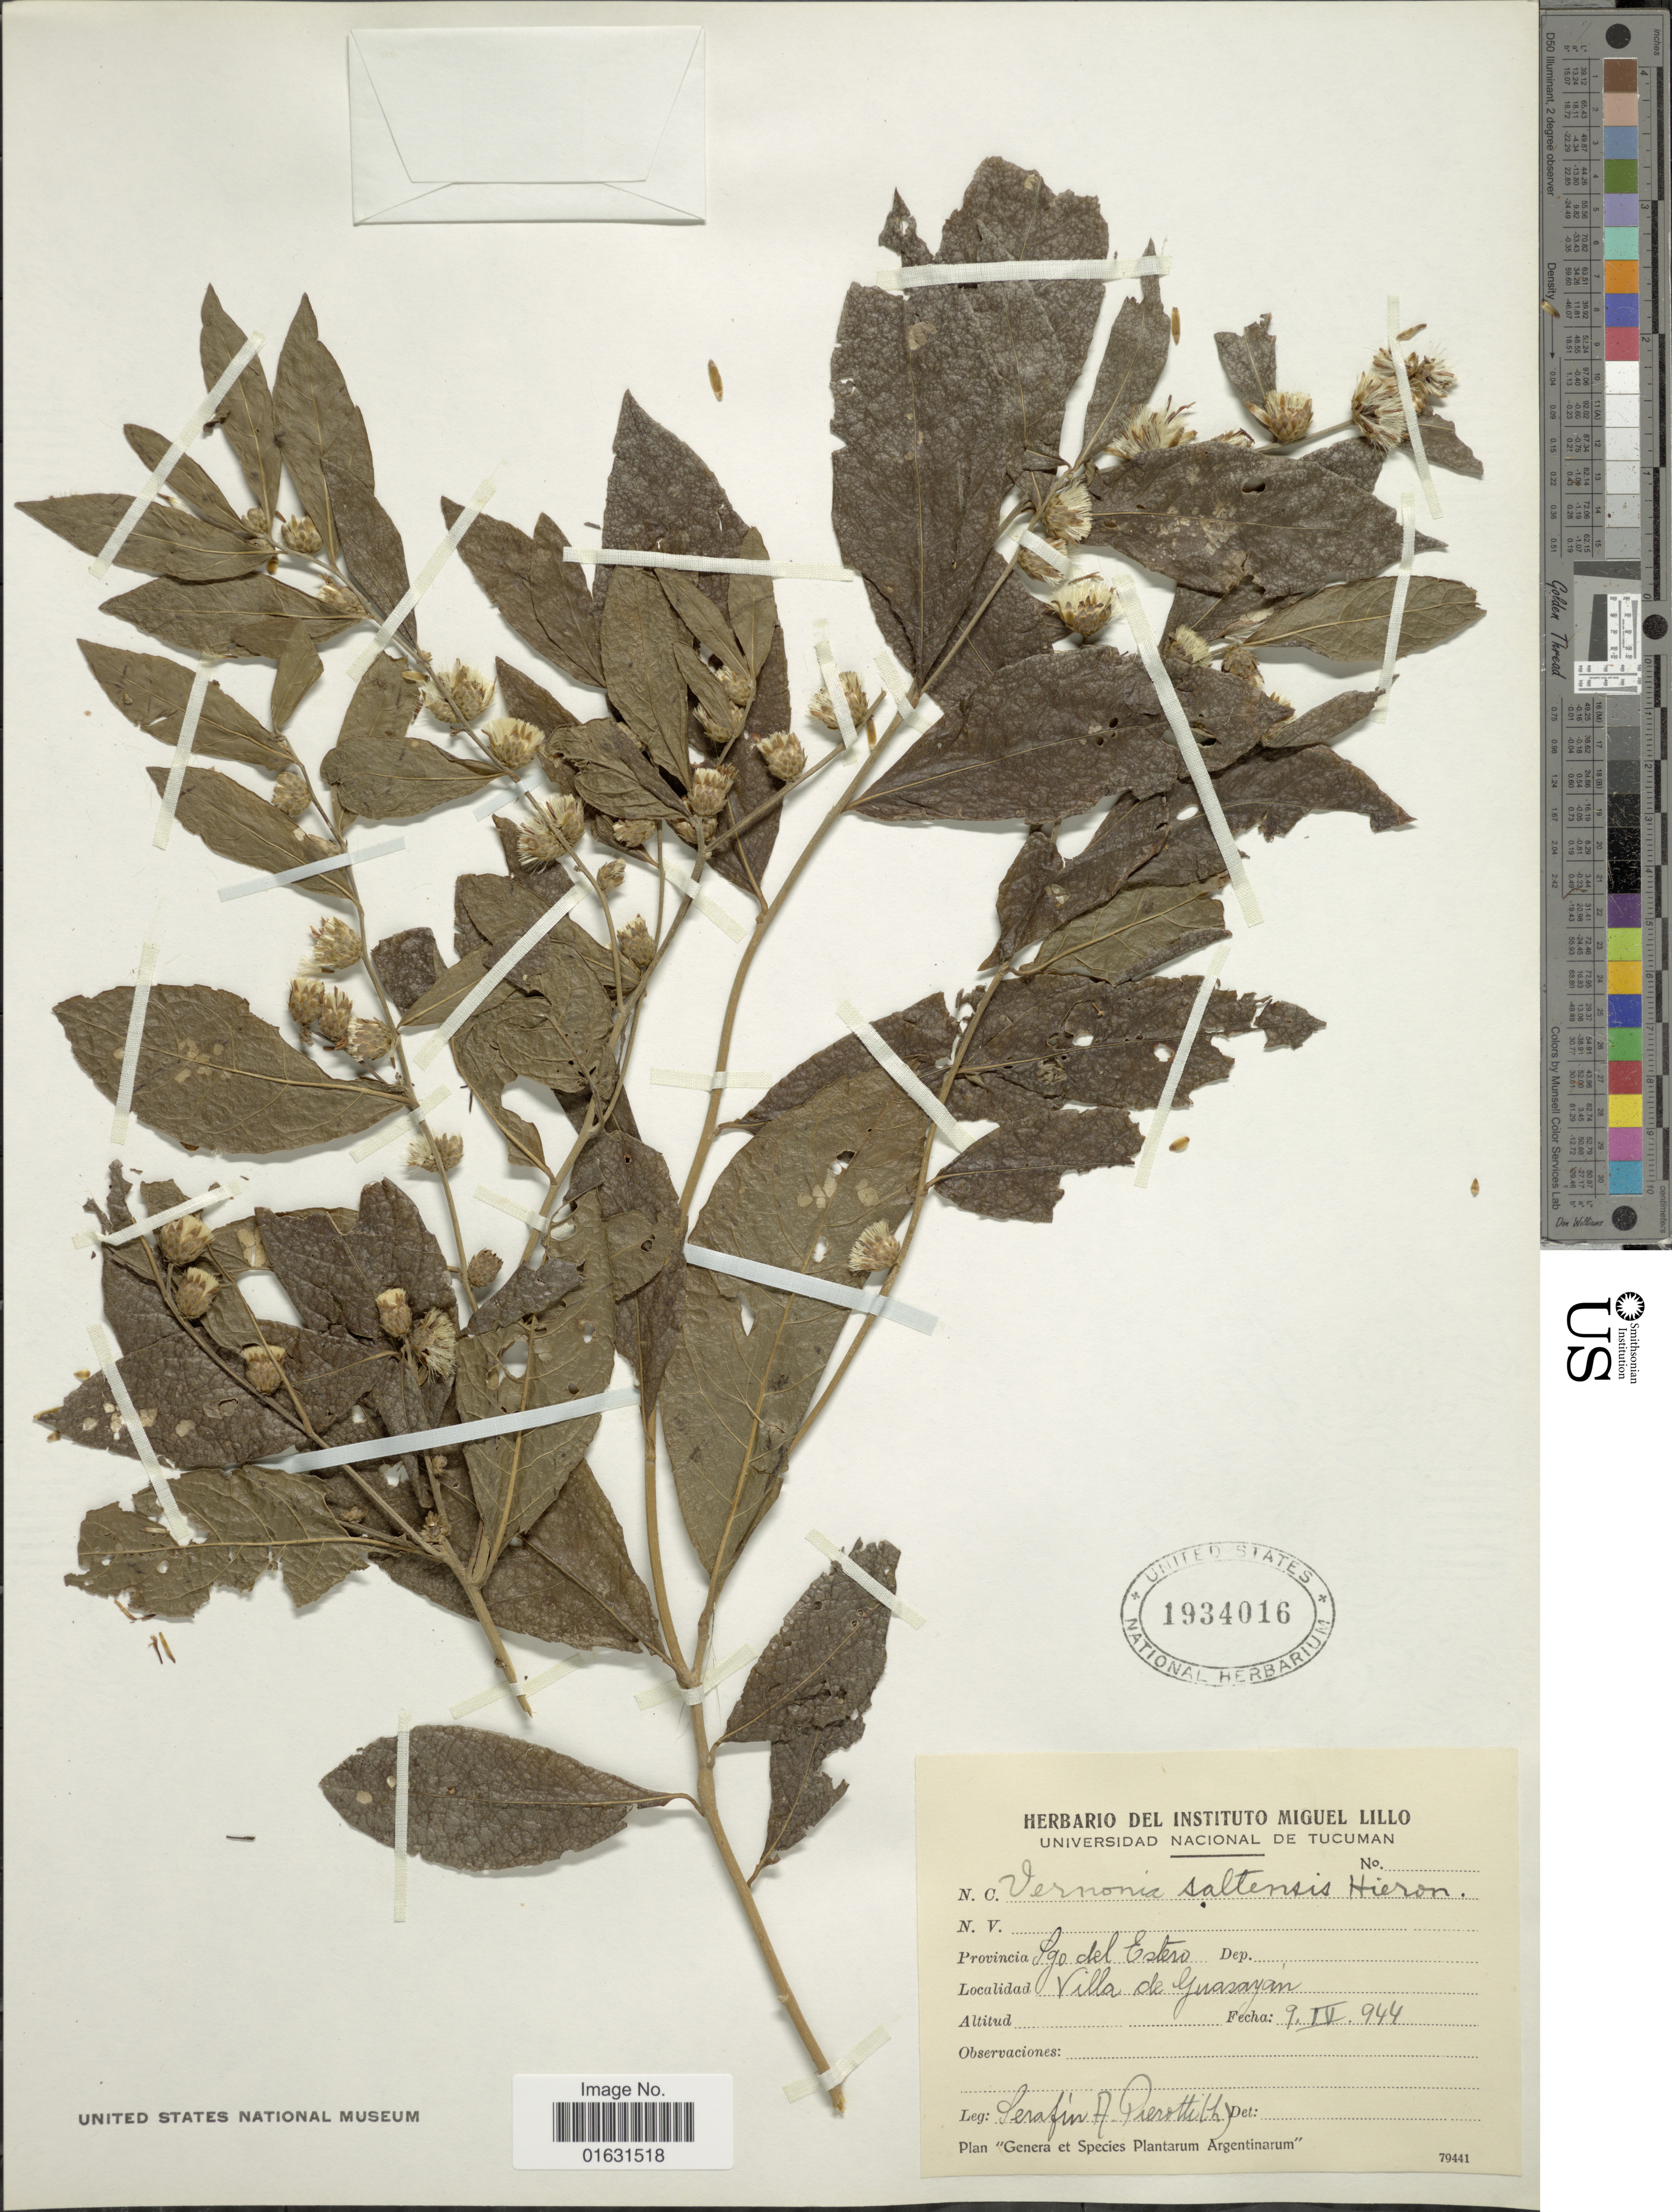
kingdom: Plantae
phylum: Tracheophyta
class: Magnoliopsida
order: Asterales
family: Asteraceae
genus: Lessingianthus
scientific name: Lessingianthus saltensis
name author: (Hieron.) H. Rob.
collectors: S. A. Pierotti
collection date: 1944-01-09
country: Argentina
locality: Sgo del Estero, Villa de Guasayan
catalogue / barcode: US 1934016